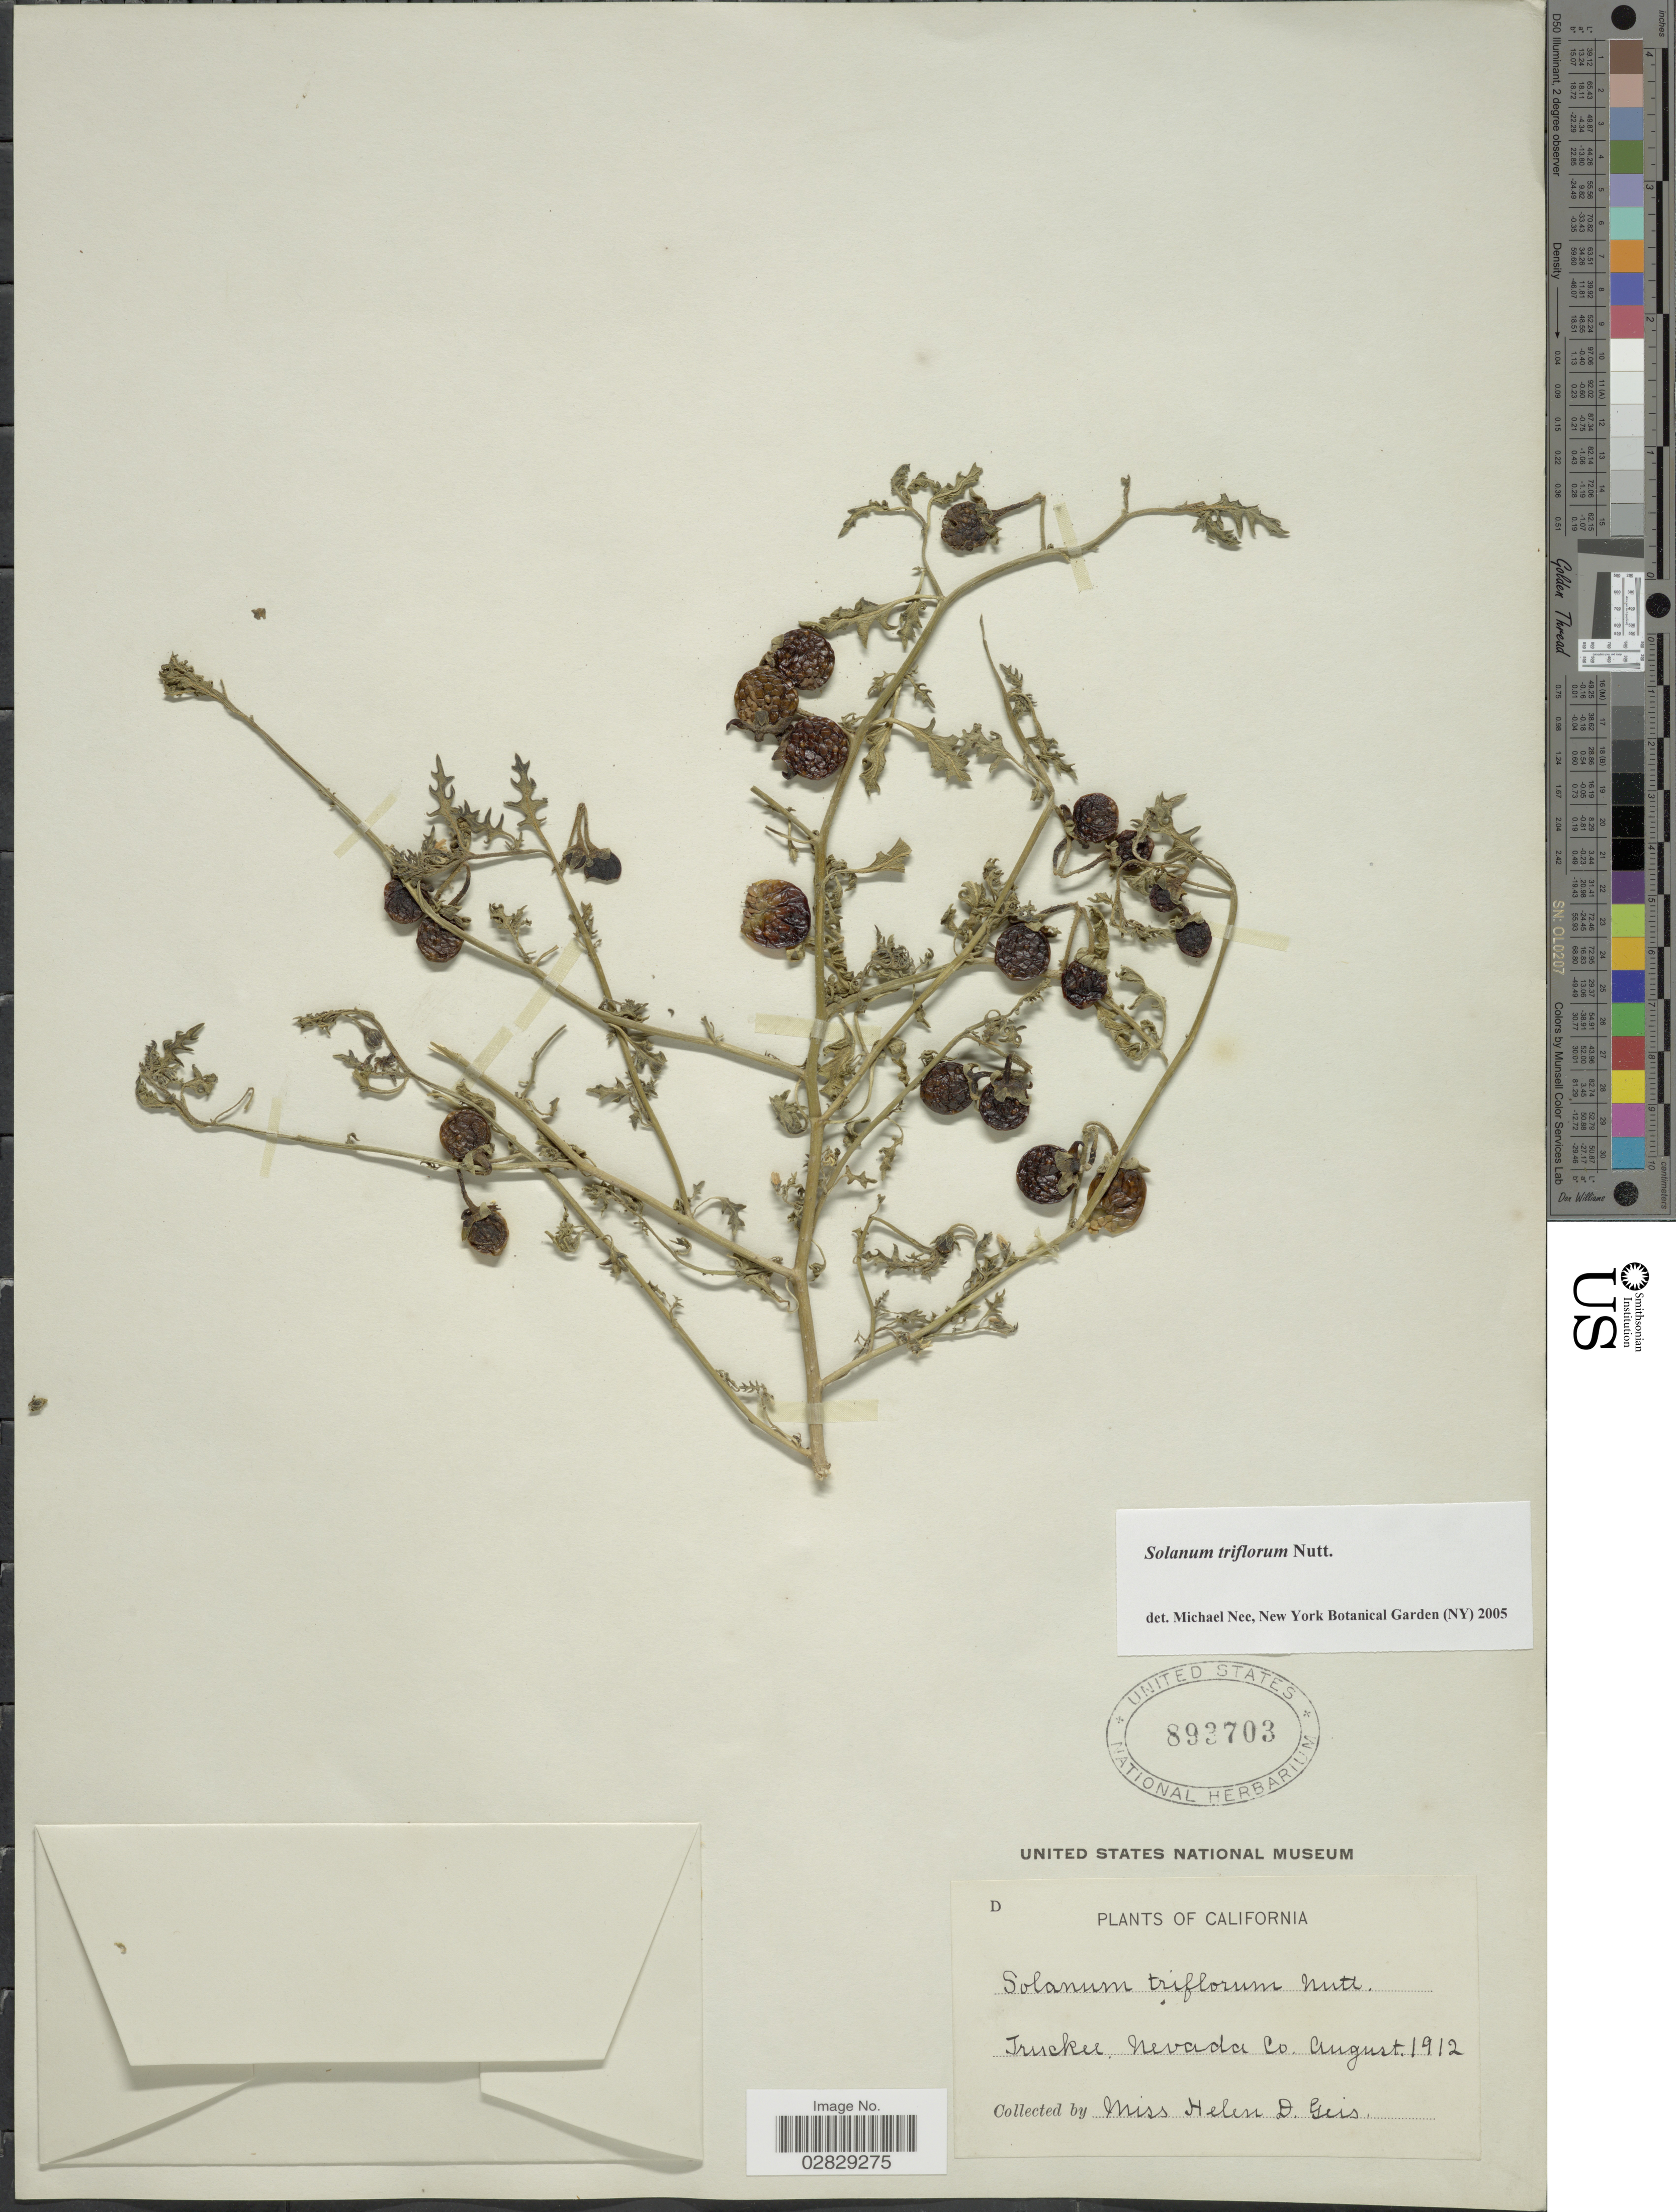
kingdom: Plantae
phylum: Tracheophyta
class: Magnoliopsida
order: Solanales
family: Solanaceae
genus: Solanum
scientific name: Solanum triflorum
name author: Nutt.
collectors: H. Geis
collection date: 1912-08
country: United States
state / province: California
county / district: Nevada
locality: Truckee, Nevada Co.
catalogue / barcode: US 893703